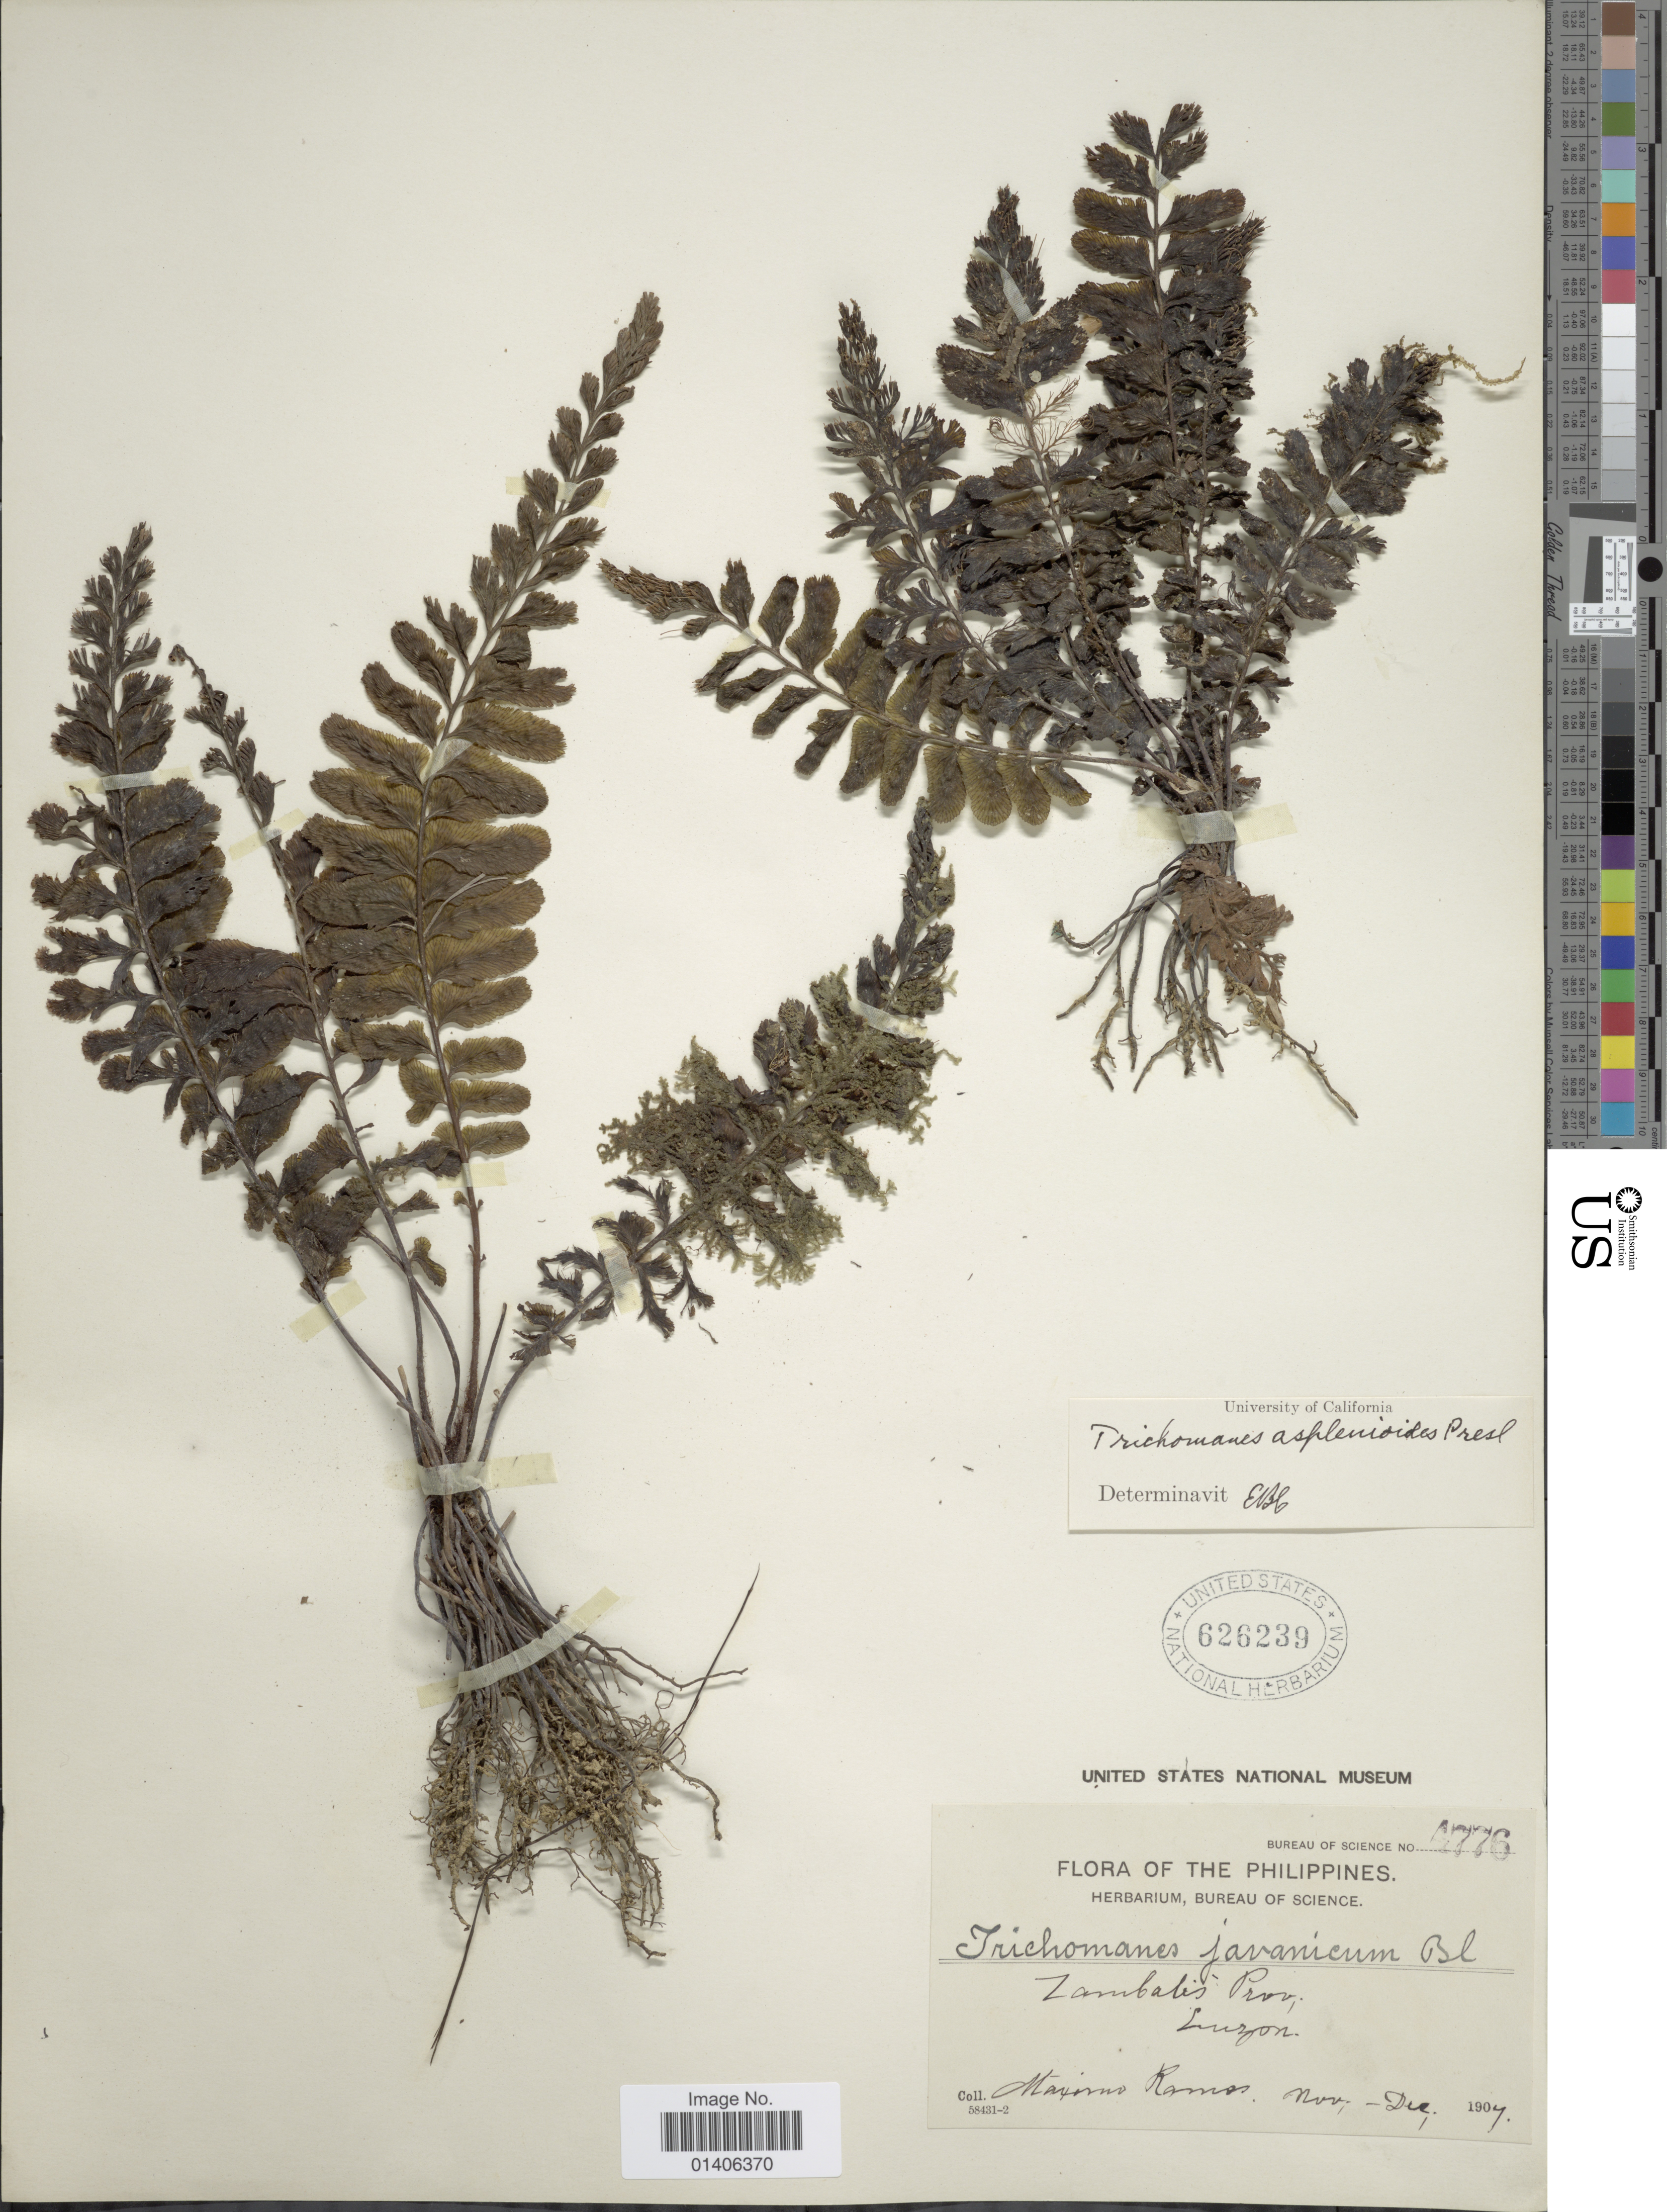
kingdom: Plantae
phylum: Tracheophyta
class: Polypodiopsida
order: Hymenophyllales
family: Hymenophyllaceae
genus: Cephalomanes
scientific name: Cephalomanes javanicum var. asplenoides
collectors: M. Ramos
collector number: Bureau of Science 4776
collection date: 1907-11/1907-12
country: Philippines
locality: Zambalis Prov. Luzon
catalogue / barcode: US 626239